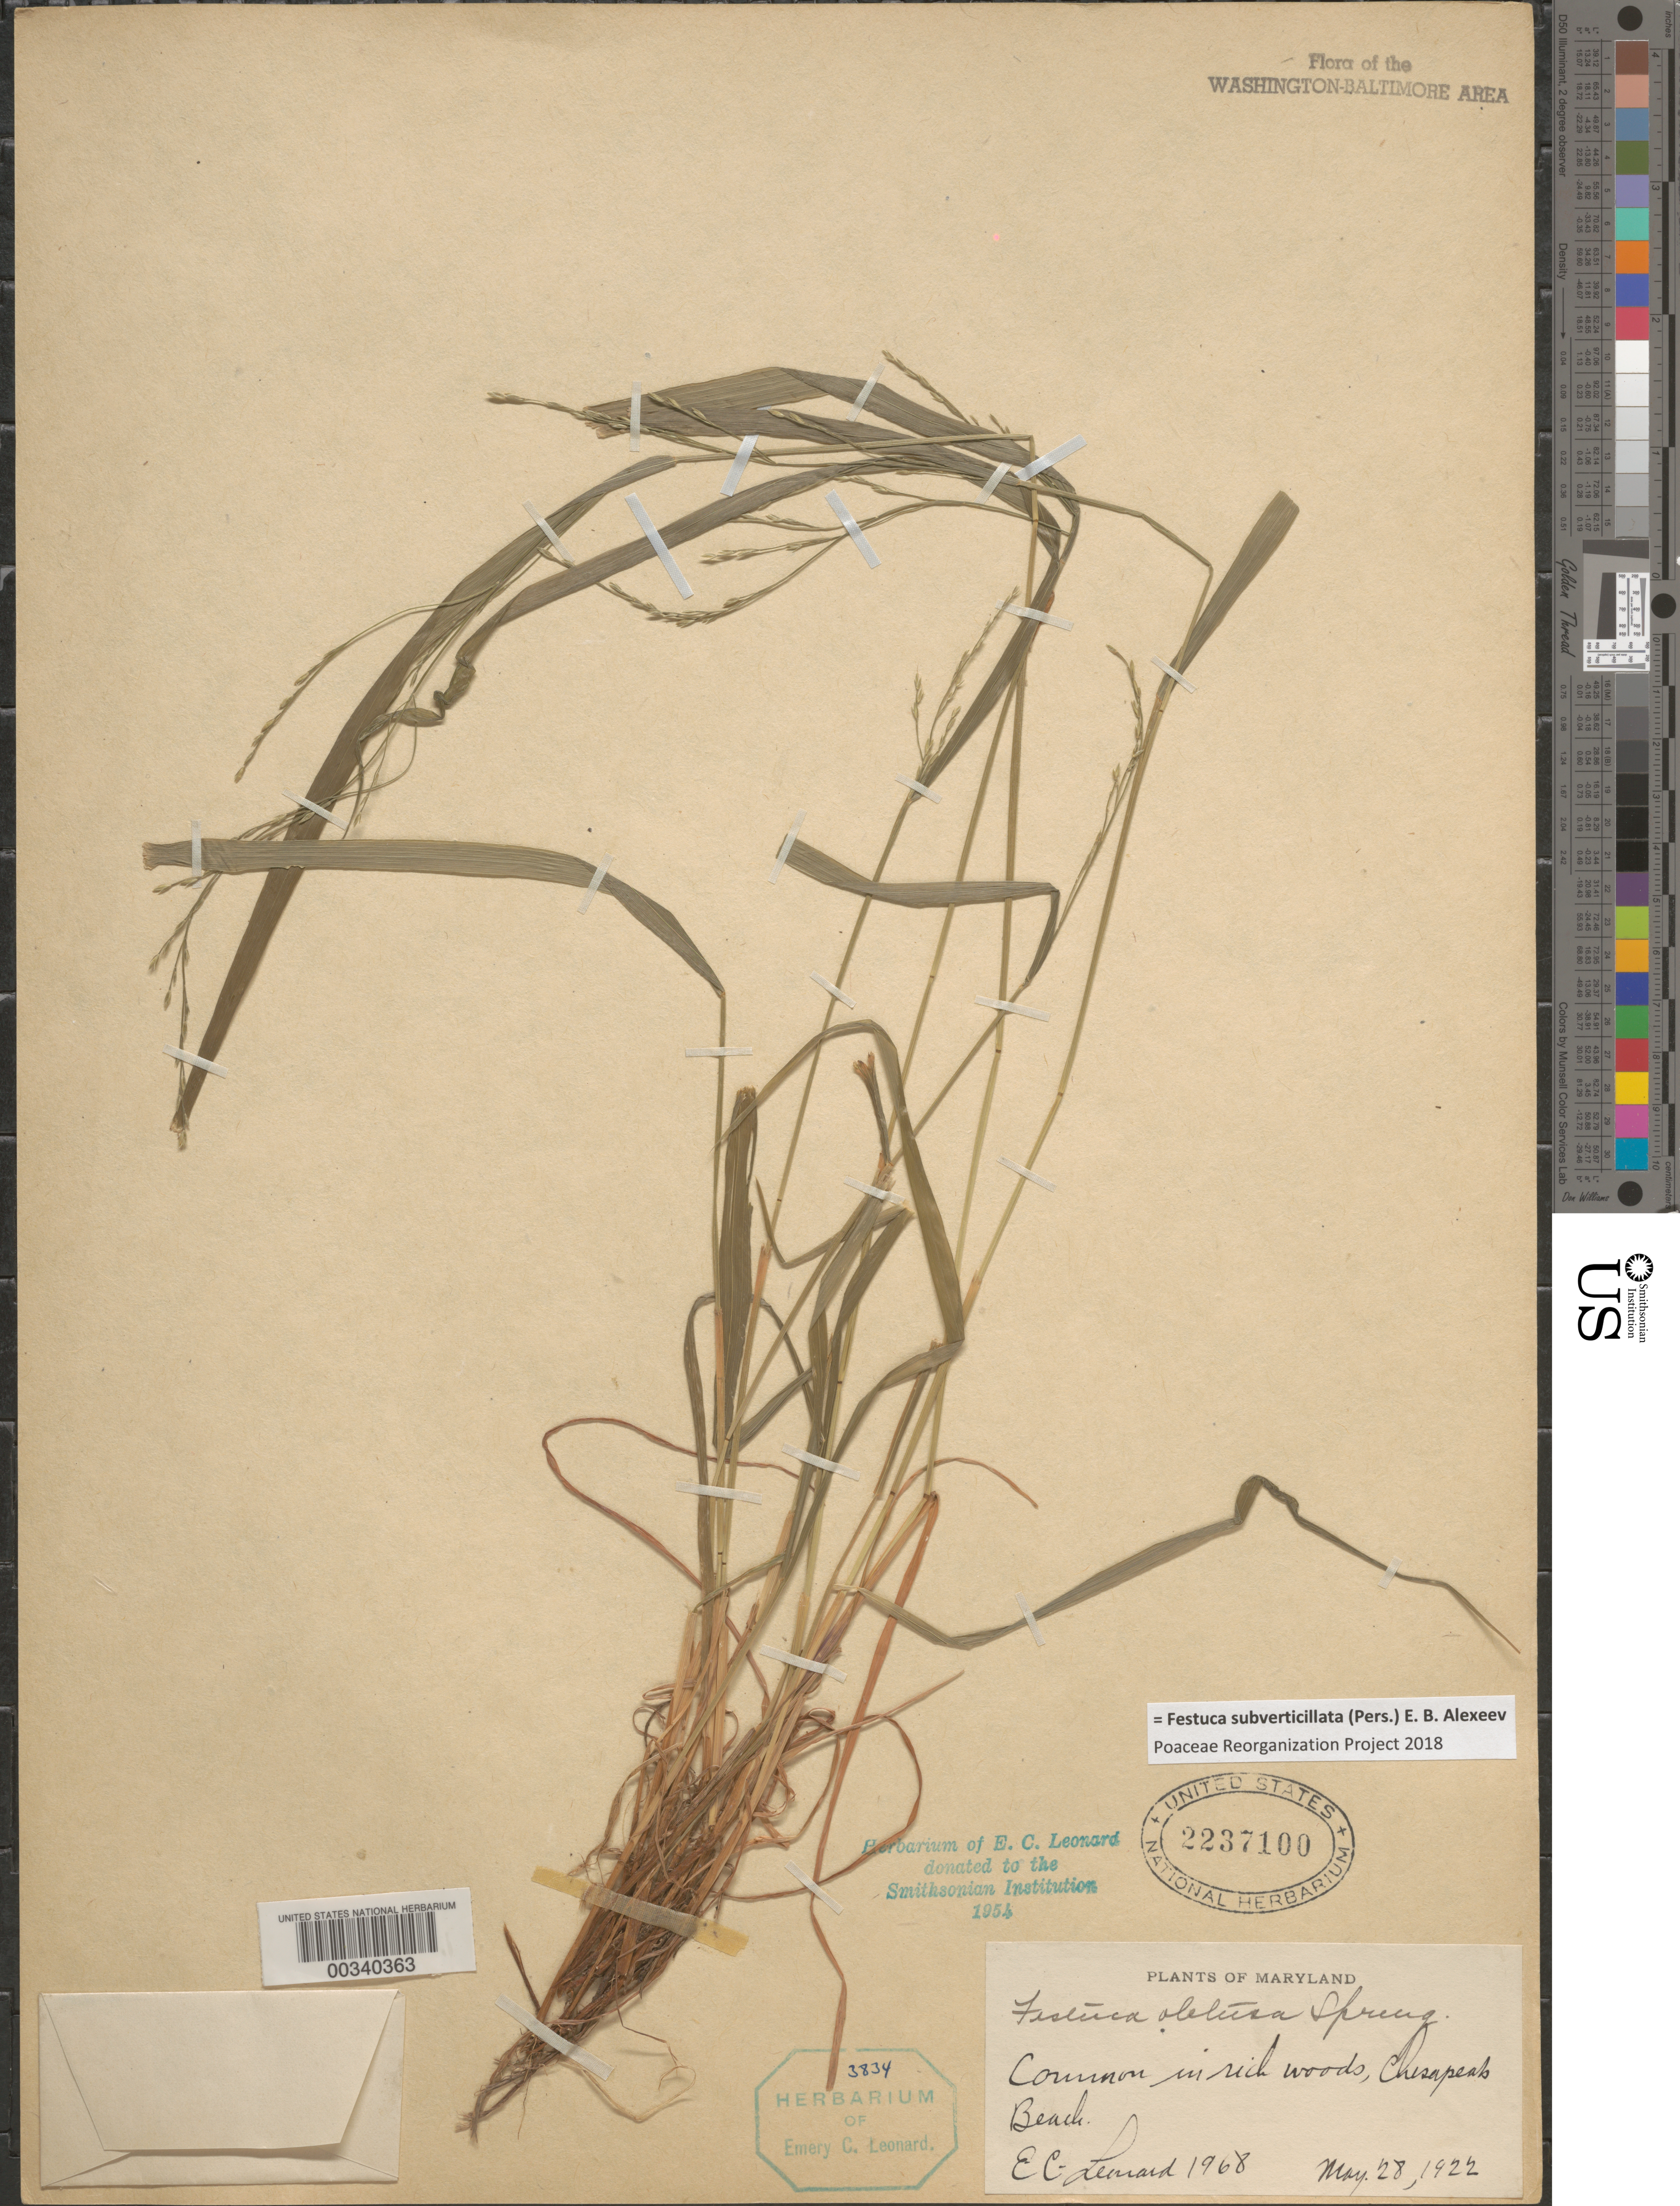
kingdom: Plantae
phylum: Tracheophyta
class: Liliopsida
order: Poales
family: Poaceae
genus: Festuca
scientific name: Festuca subverticillata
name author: (Pers.) E.B. Alexeev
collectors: E. C. Leonard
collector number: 1968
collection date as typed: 28 May 1922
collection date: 1922-05-28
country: United States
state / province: Maryland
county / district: Calvert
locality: Chesapeake Beach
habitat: In rich woods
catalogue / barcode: US 2237100